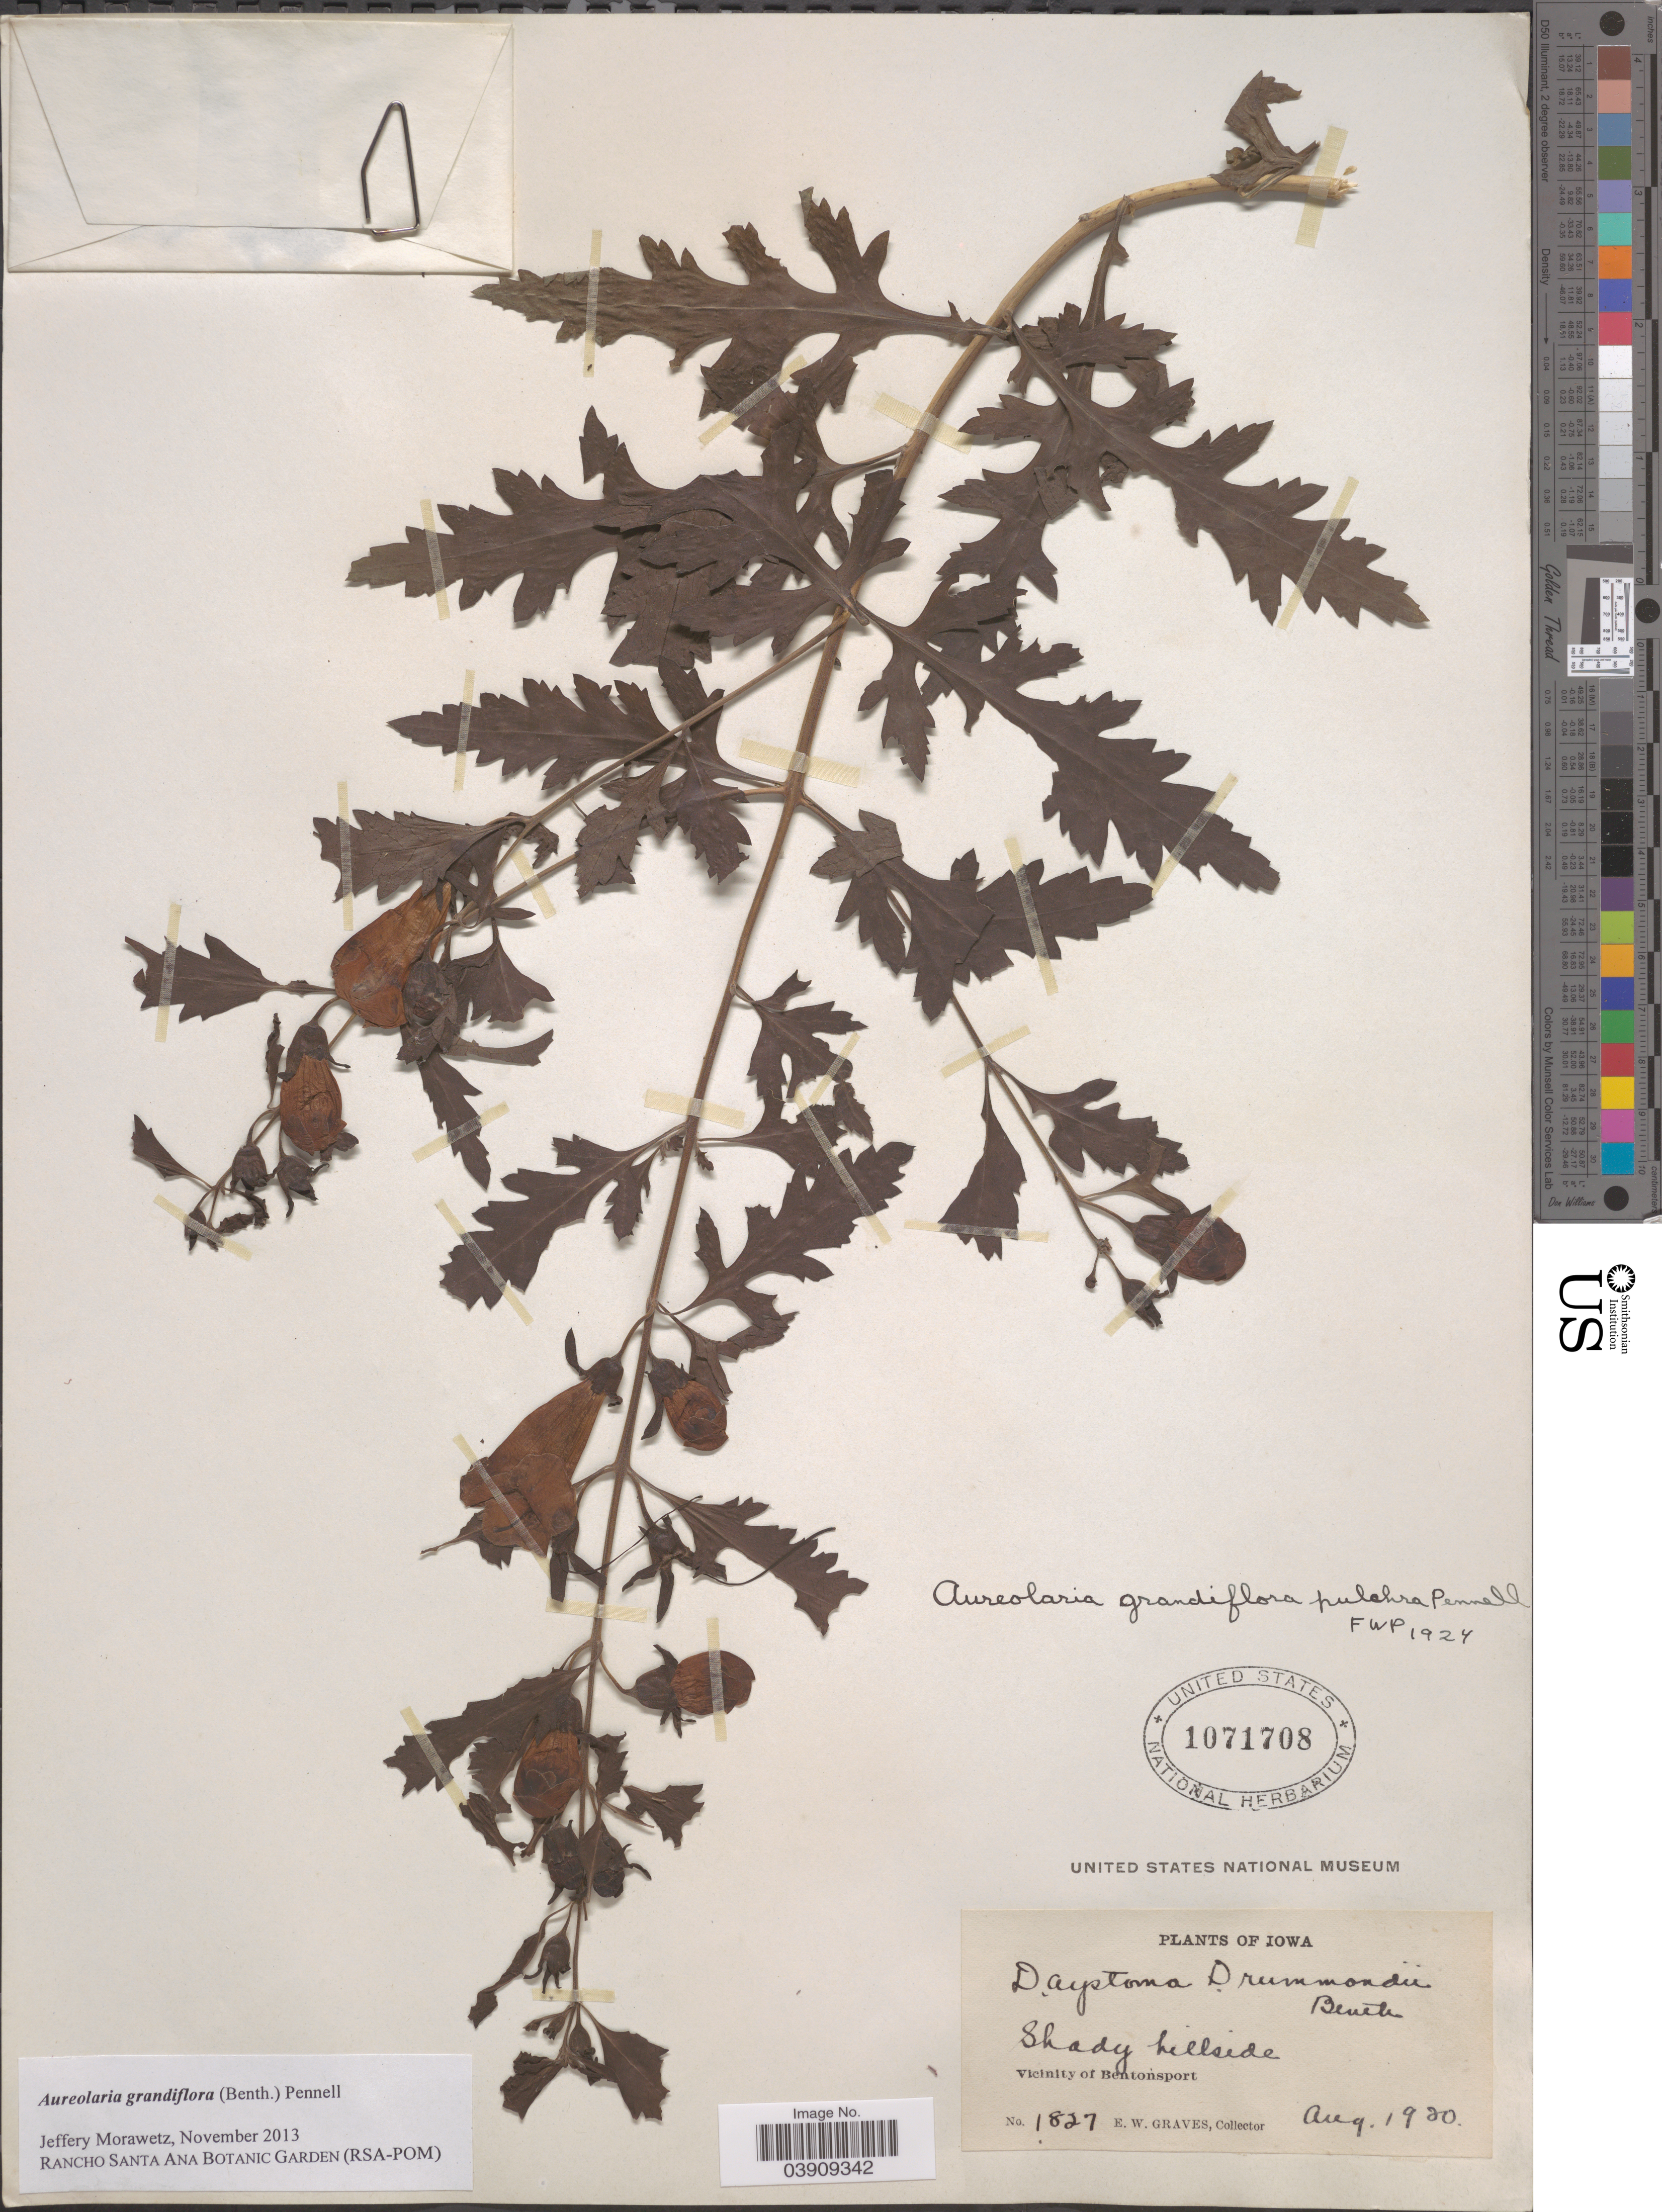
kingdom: Plantae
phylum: Tracheophyta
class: Magnoliopsida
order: Lamiales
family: Orobanchaceae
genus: Aureolaria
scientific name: Aureolaria grandiflora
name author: (Benth.) Pennell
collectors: E. Graves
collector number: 1827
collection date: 1930-08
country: United States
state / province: Iowa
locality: Shady hillside. Vicinity of Bentonsport.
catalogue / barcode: US 1071708